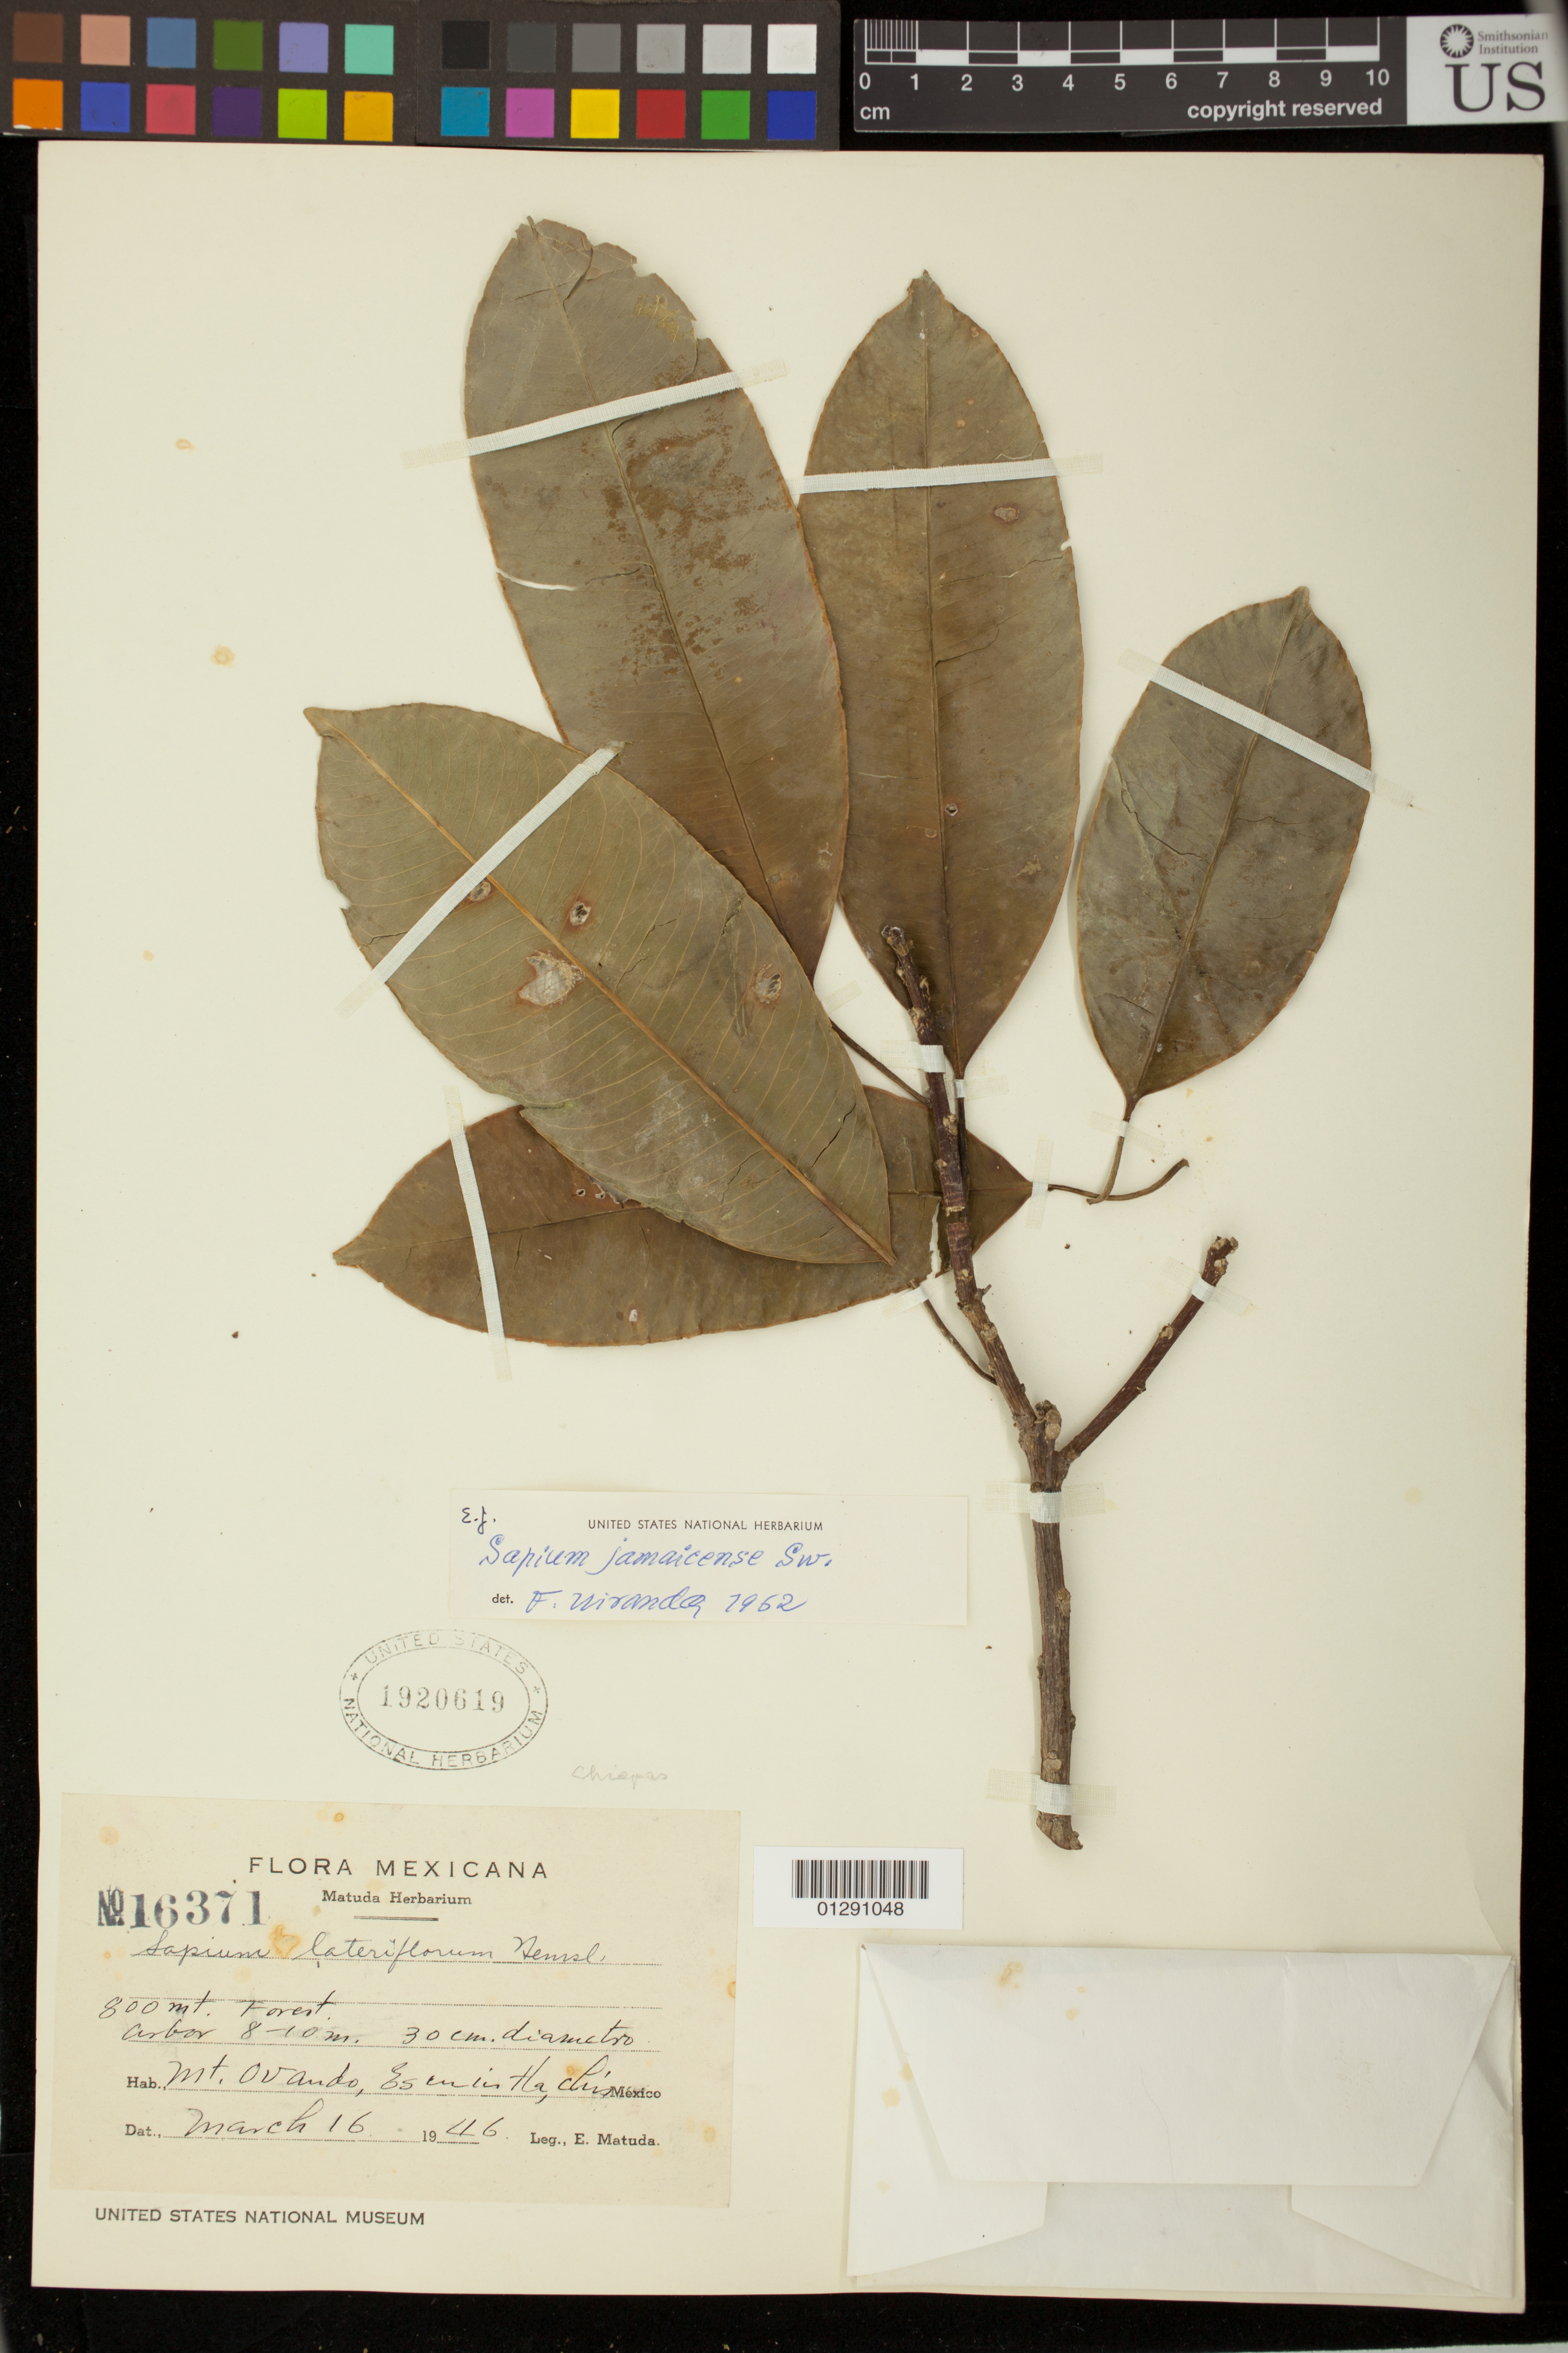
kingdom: Plantae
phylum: Tracheophyta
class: Magnoliopsida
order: Malpighiales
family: Euphorbiaceae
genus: Sapium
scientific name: Sapium jamaicense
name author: Sw.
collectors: E. Matuda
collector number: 16371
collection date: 1946-03-16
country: Mexico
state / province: Chiapas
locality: Mt. Ovando, Escuintla, chis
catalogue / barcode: US 1920619